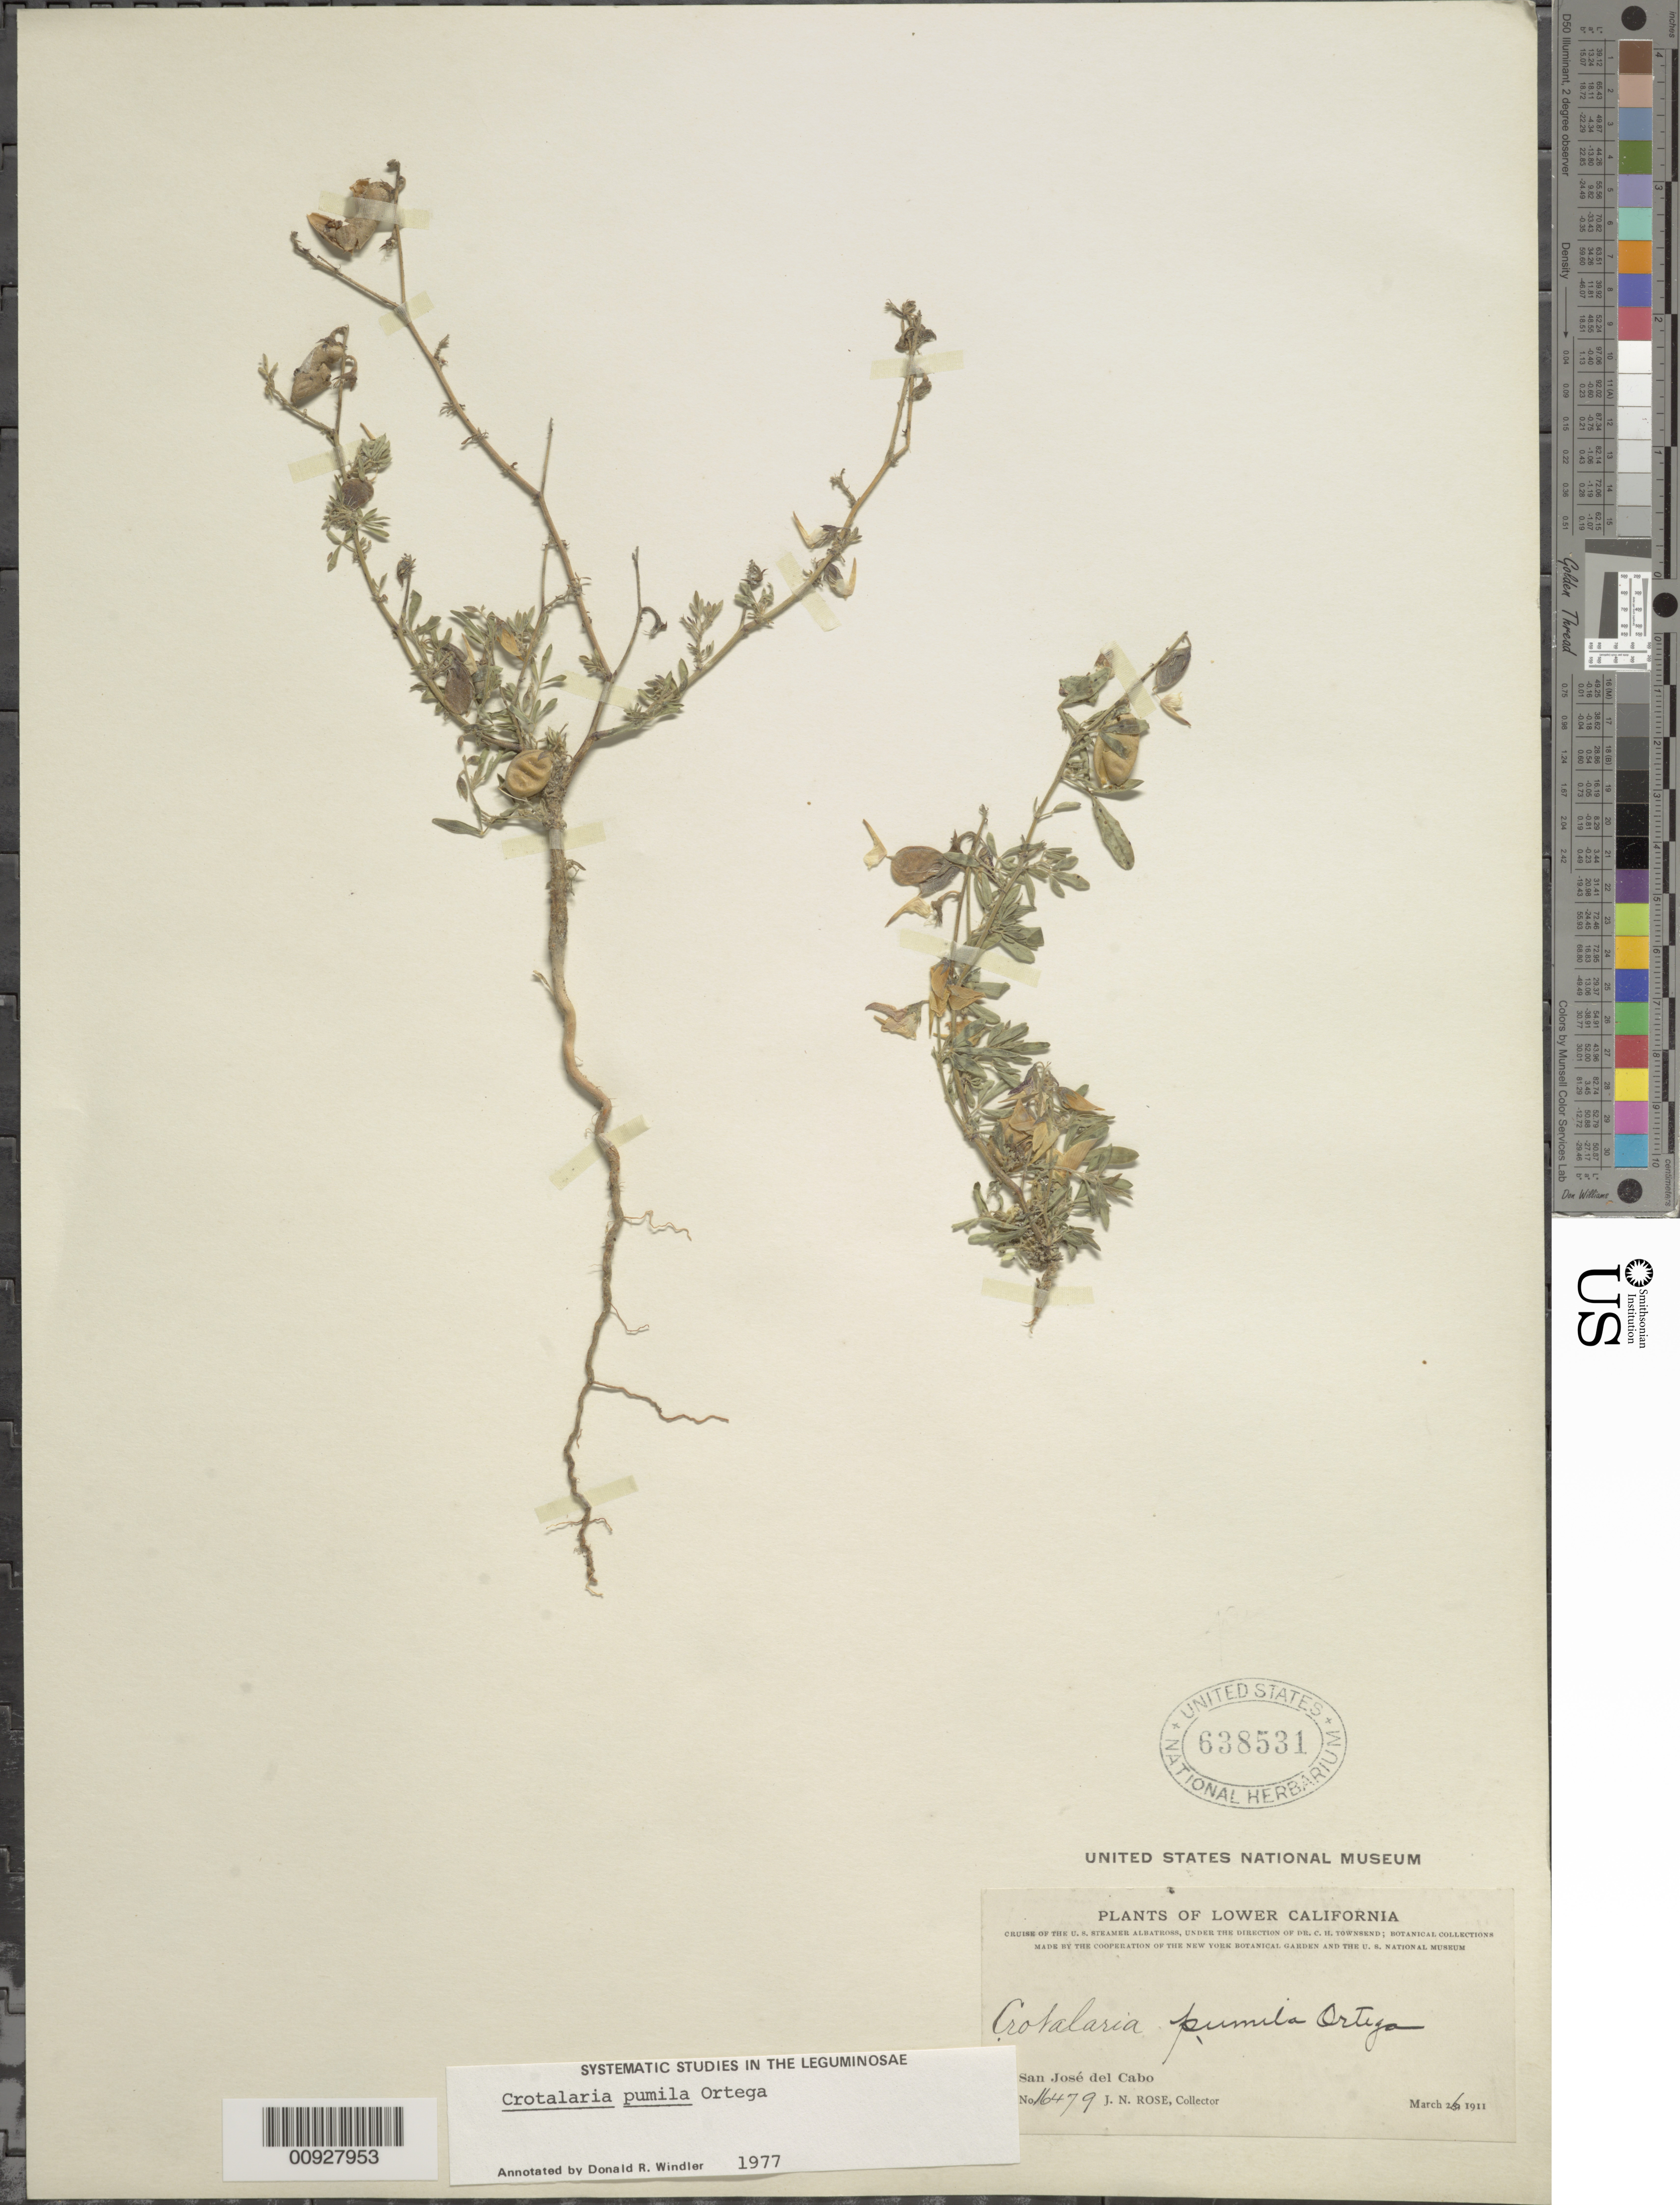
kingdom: Plantae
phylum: Tracheophyta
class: Magnoliopsida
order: Fabales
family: Fabaceae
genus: Crotalaria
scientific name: Crotalaria pumila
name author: Ortega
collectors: J. N. Rose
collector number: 16479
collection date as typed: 26 Mar 1911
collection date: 1911-03-26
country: Mexico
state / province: Baja California Sur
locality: San José del Cabo, Lower California.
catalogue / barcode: US 638531